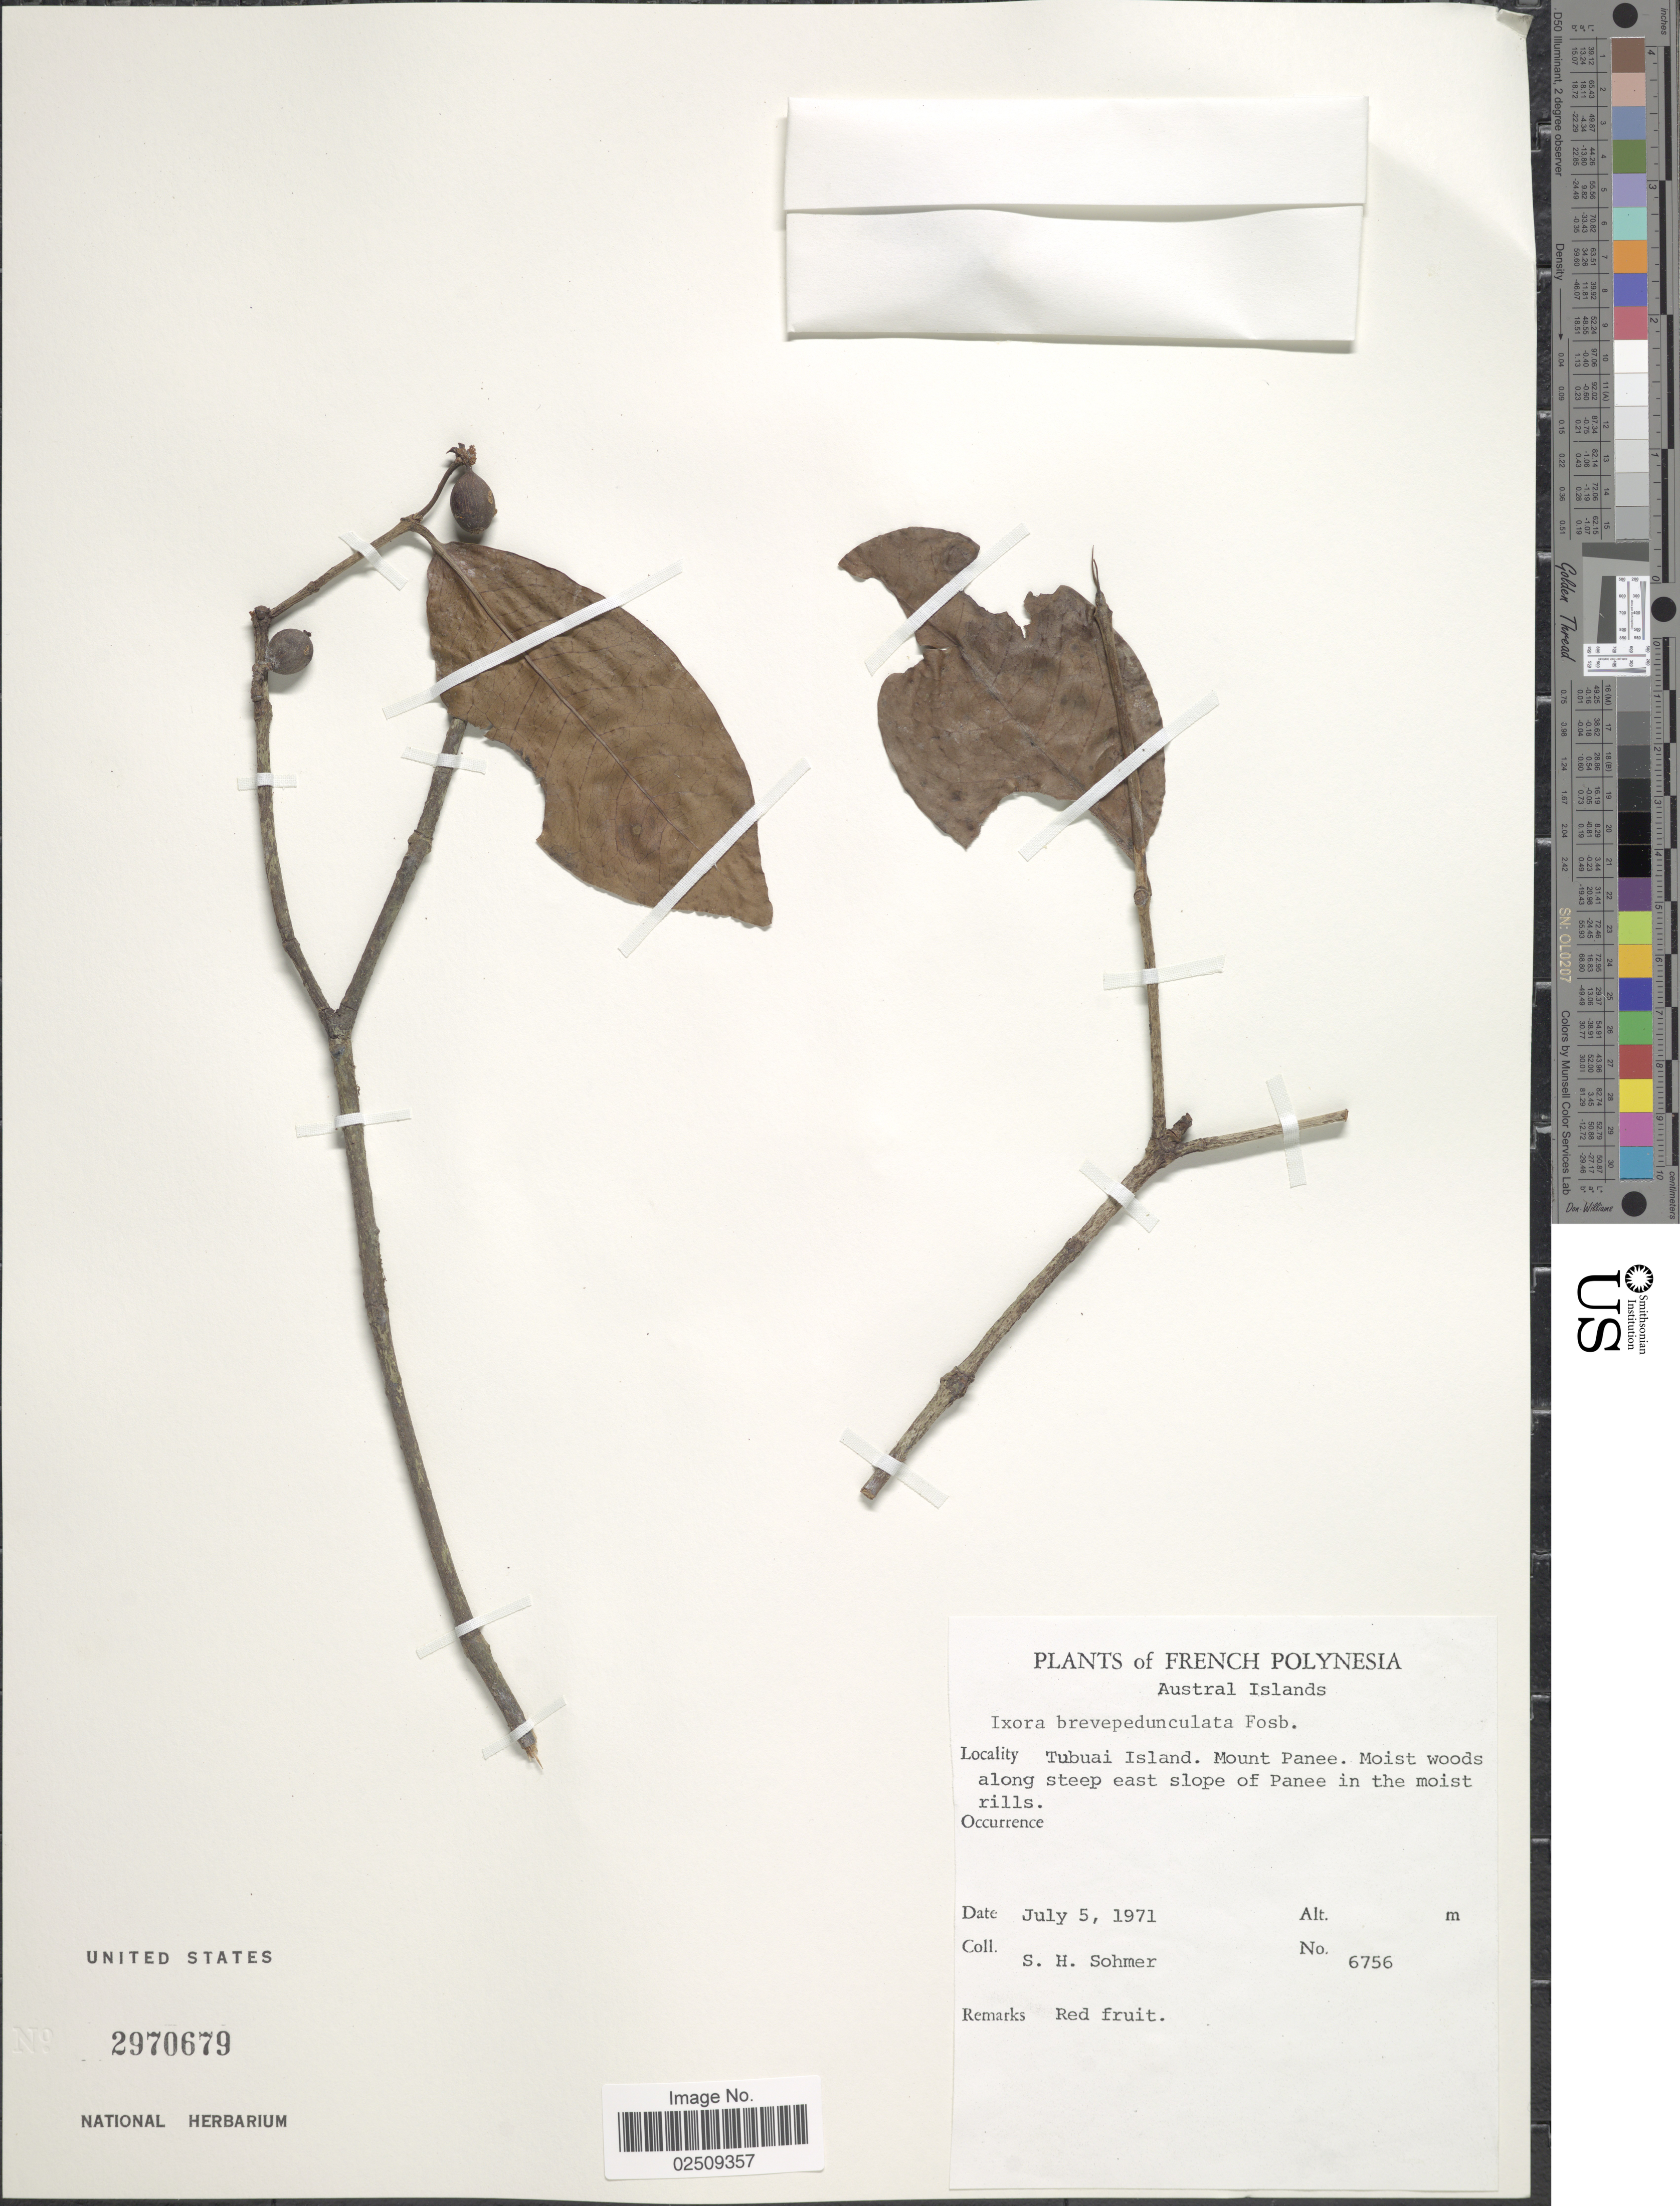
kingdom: Plantae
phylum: Tracheophyta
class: Magnoliopsida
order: Gentianales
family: Rubiaceae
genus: Ixora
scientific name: Ixora brevipedunculata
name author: Fosberg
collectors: S. H. Sohmer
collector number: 6756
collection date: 1971-07-05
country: French Polynesia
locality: Austral Islands. Tubuai Island. Mount Panee. Moist woods along steep east slope of Panee in the moist rills.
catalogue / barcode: US 2970679